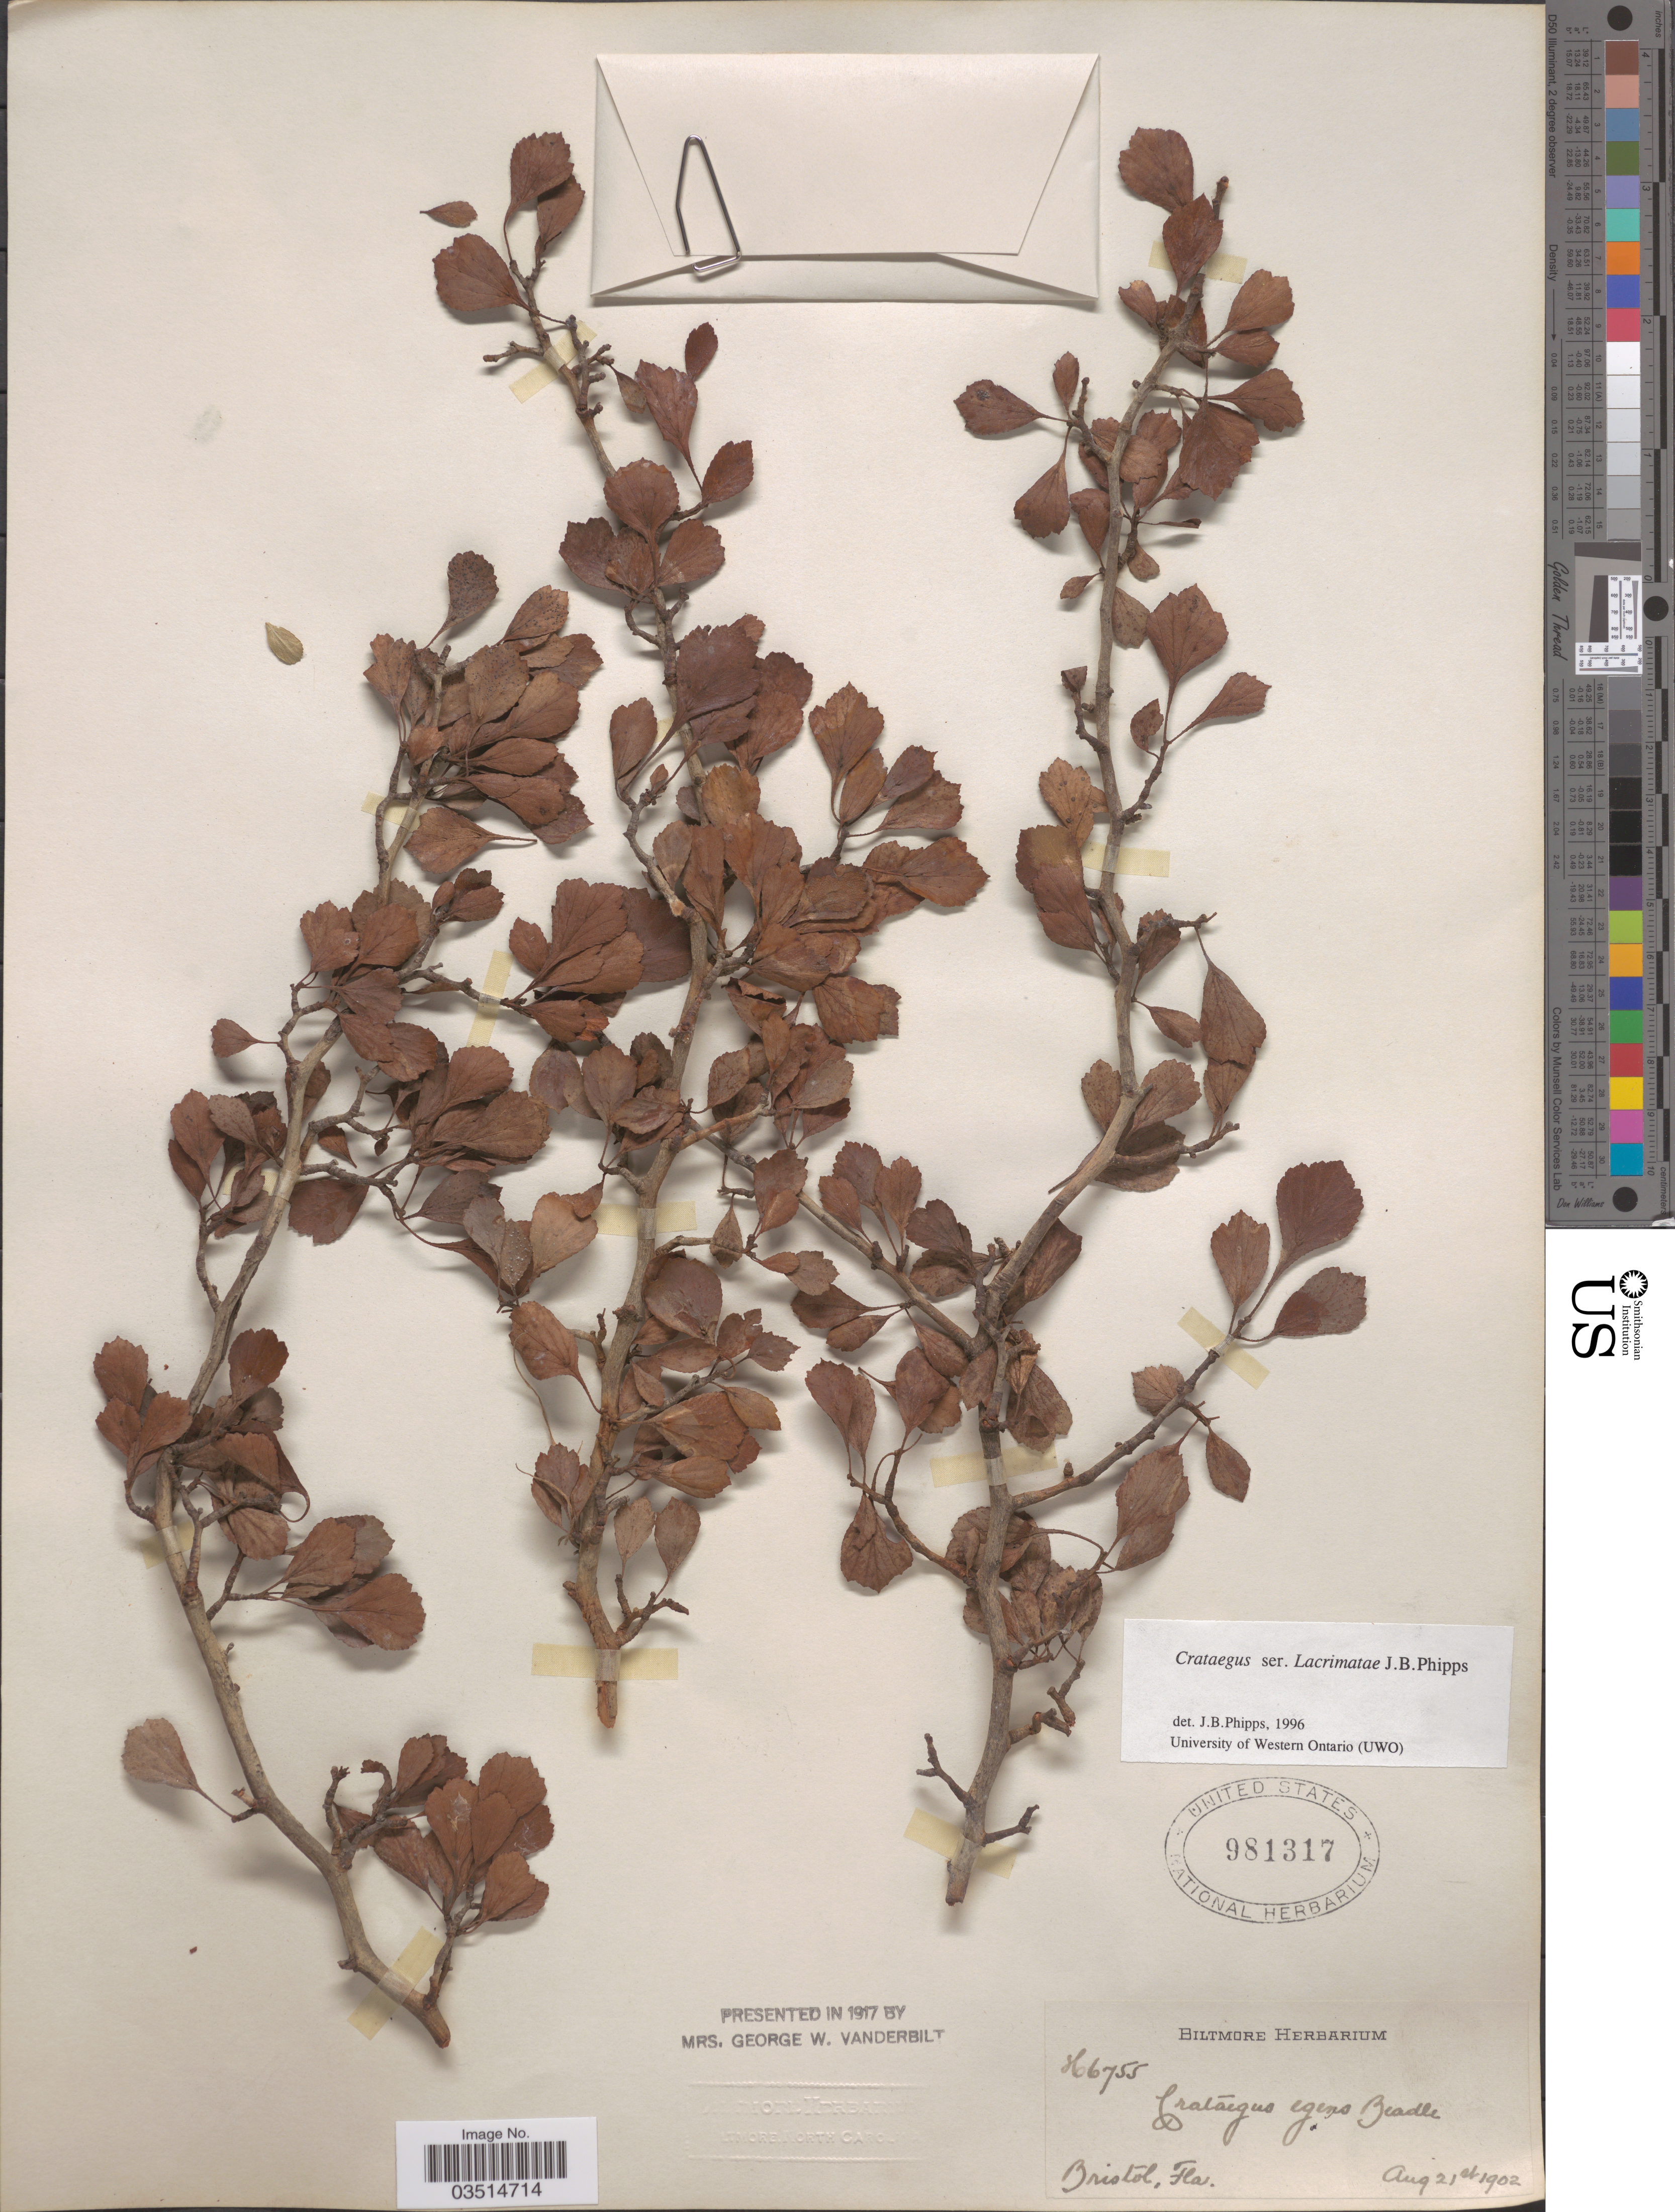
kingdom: Plantae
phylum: Tracheophyta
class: Magnoliopsida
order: Rosales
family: Rosaceae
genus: Crataegus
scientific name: Crataegus egens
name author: Beadle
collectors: ex herb. Biltmore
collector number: H6755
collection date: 1902-08-21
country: United States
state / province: Florida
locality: Bristol.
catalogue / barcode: US 981317